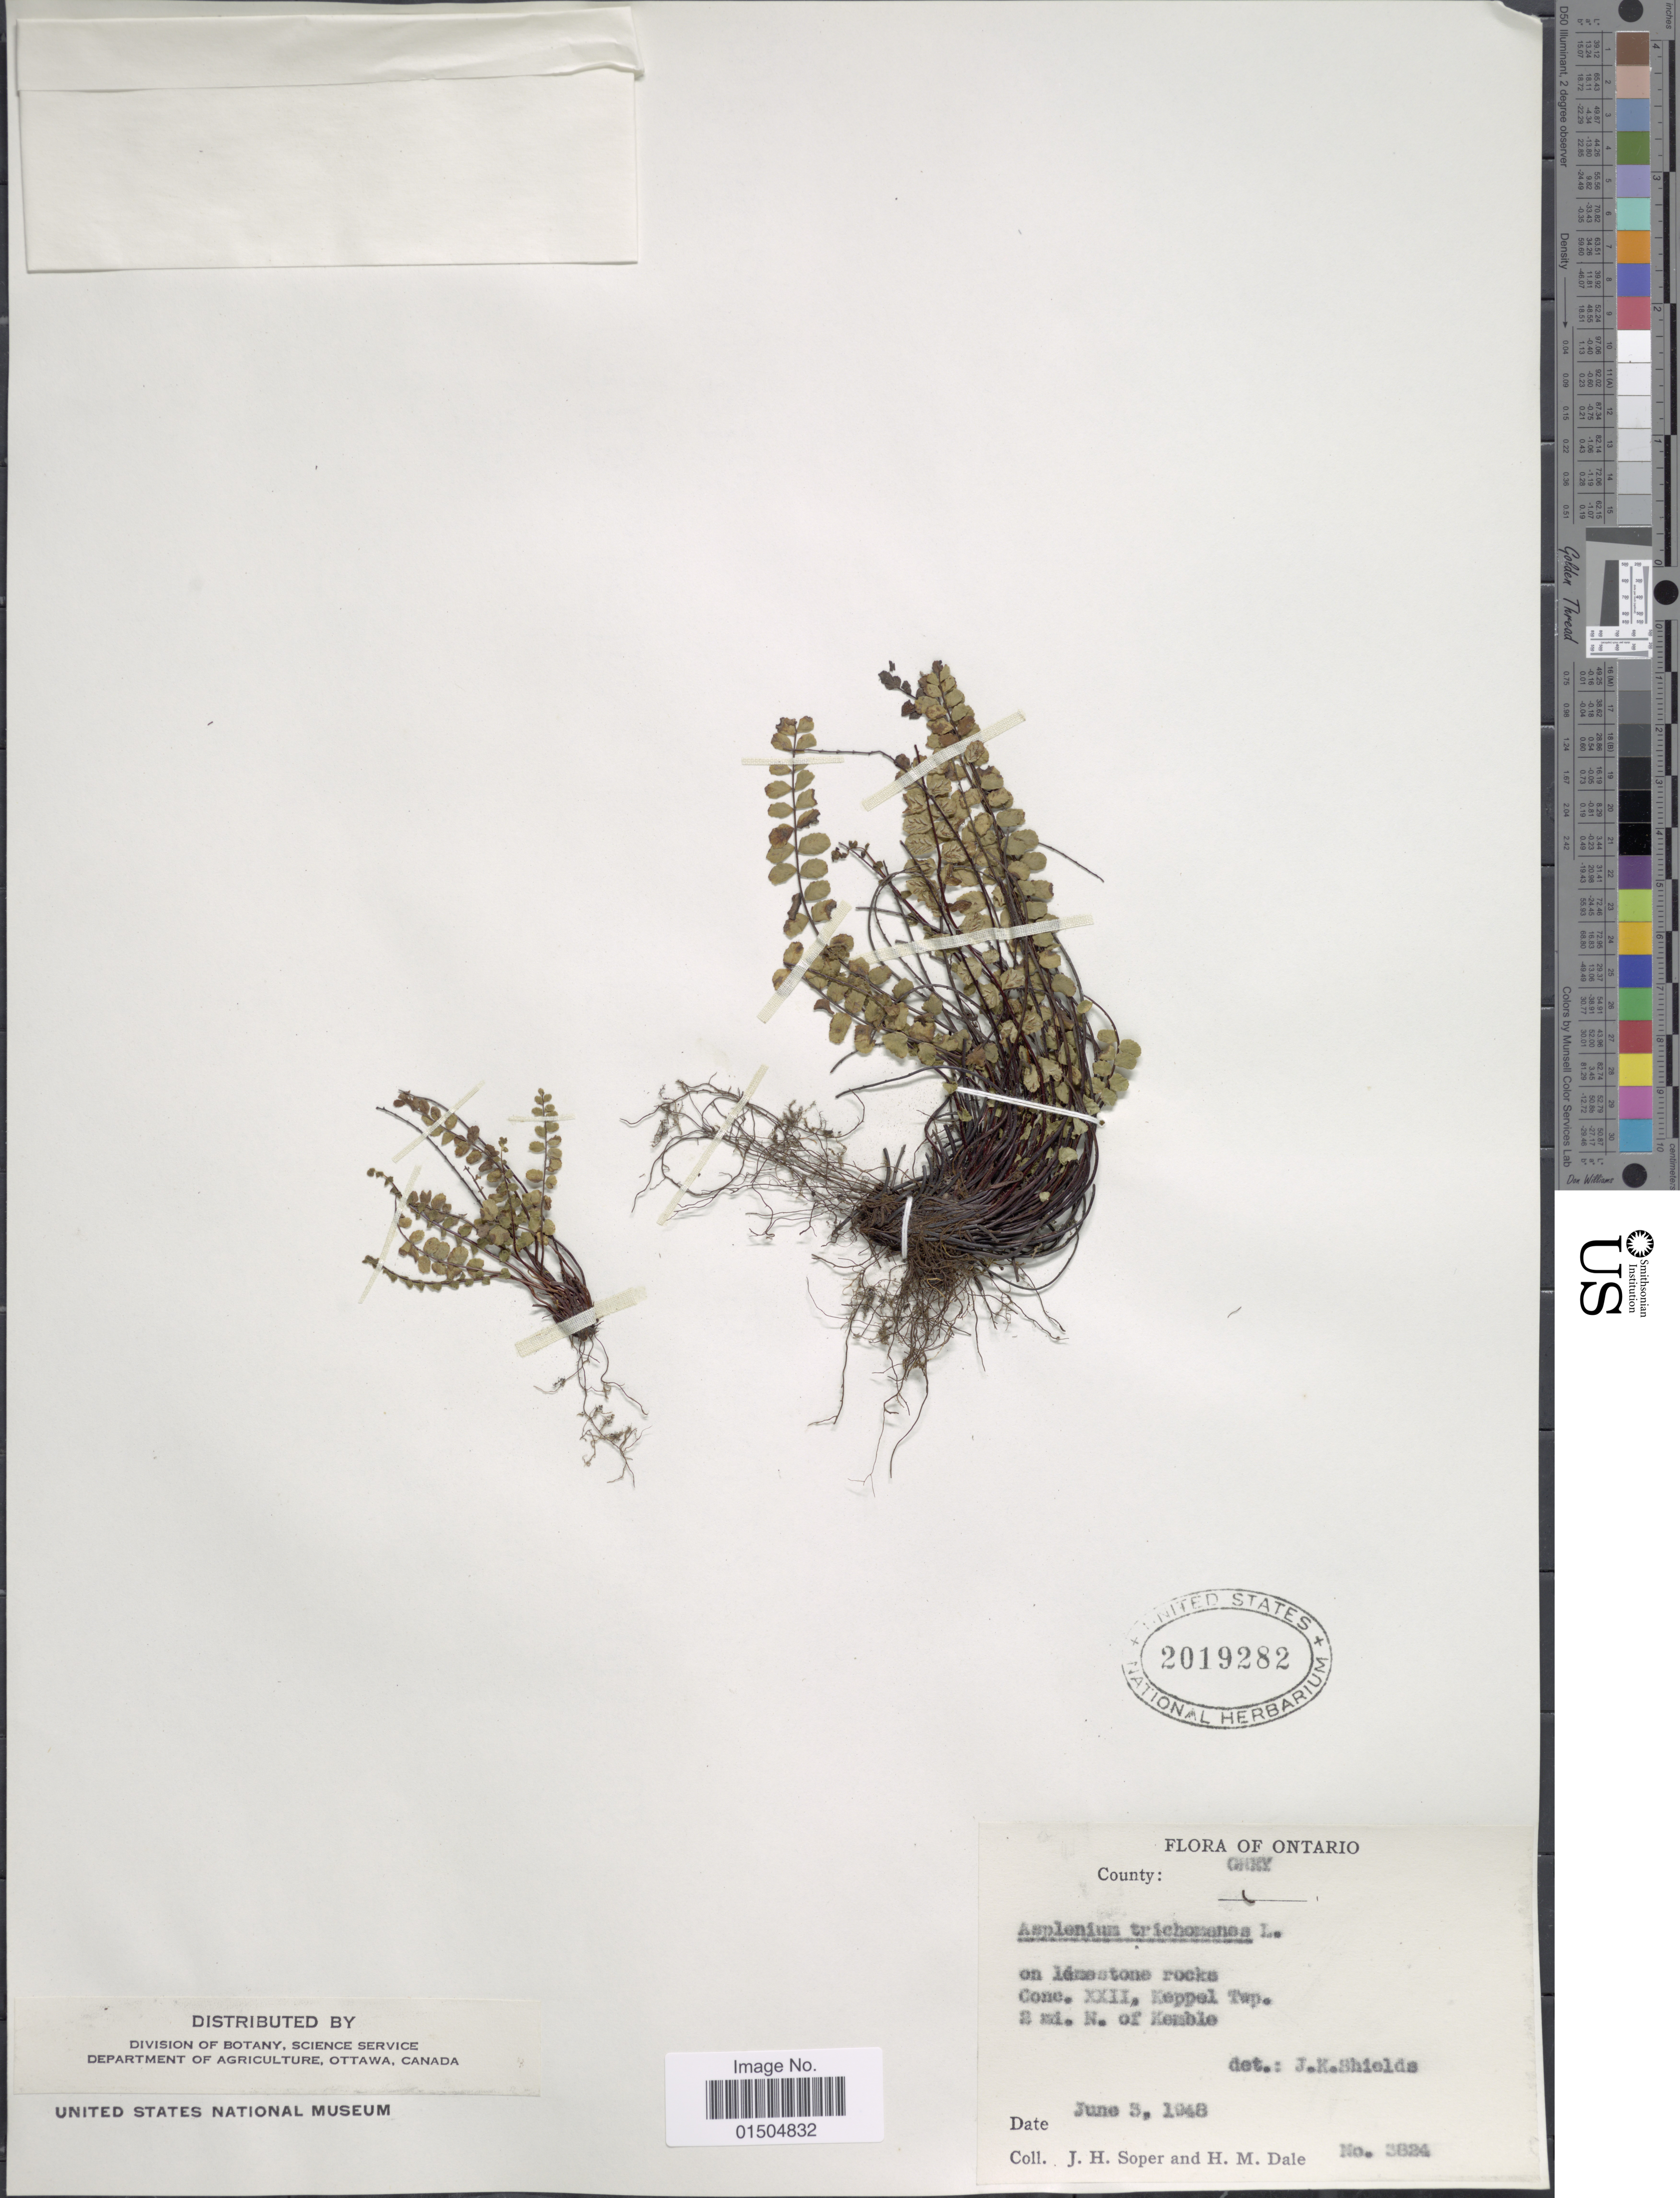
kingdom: Plantae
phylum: Tracheophyta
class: Polypodiopsida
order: Polypodiales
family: Aspleniaceae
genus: Asplenium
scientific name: Asplenium trichomanes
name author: L.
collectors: J. H. Soper & H. M. Dale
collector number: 3824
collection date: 1948-06-03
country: Canada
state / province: Ontario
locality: County: Grey. On limestone rocks Cone. XXII, Keppel Twp. 2 mi. N. of Kemble.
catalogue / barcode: US 2019282